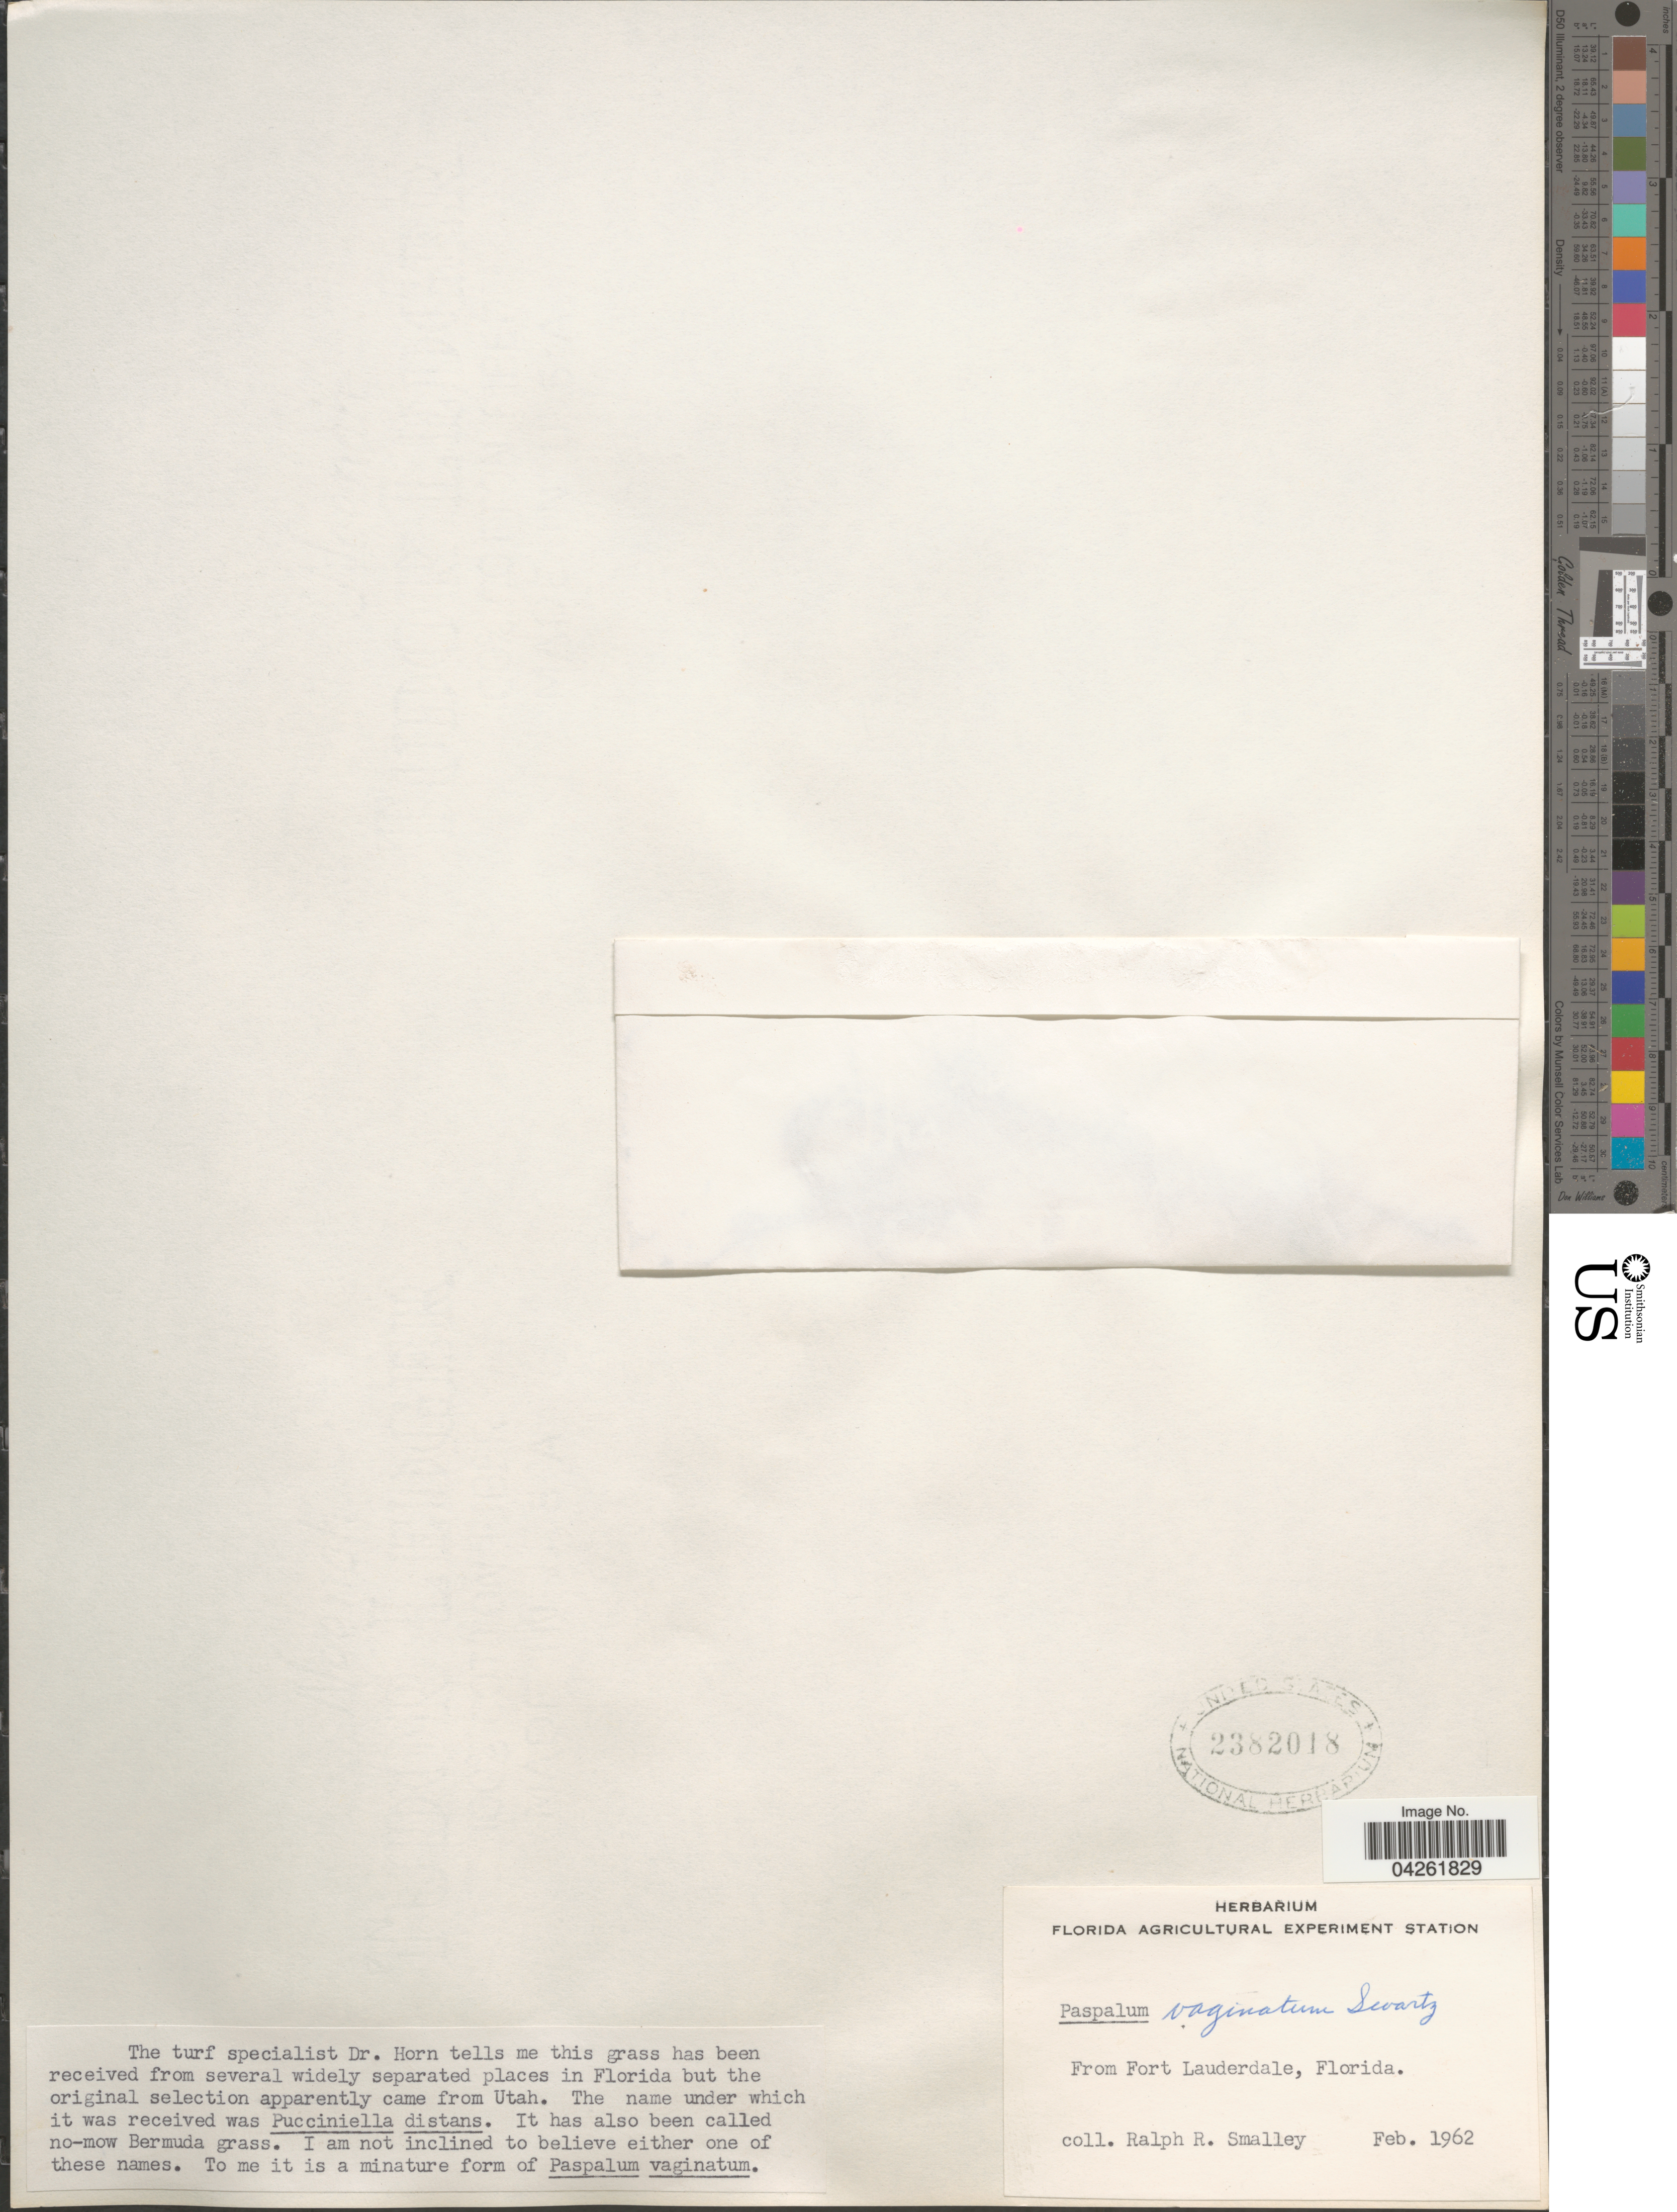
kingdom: Plantae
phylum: Tracheophyta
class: Liliopsida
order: Poales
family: Poaceae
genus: Paspalum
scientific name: Paspalum distichum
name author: L.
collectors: R. Smalley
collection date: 1962-02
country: United States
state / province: Florida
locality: From Fort Lauderdale.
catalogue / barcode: US 2382018